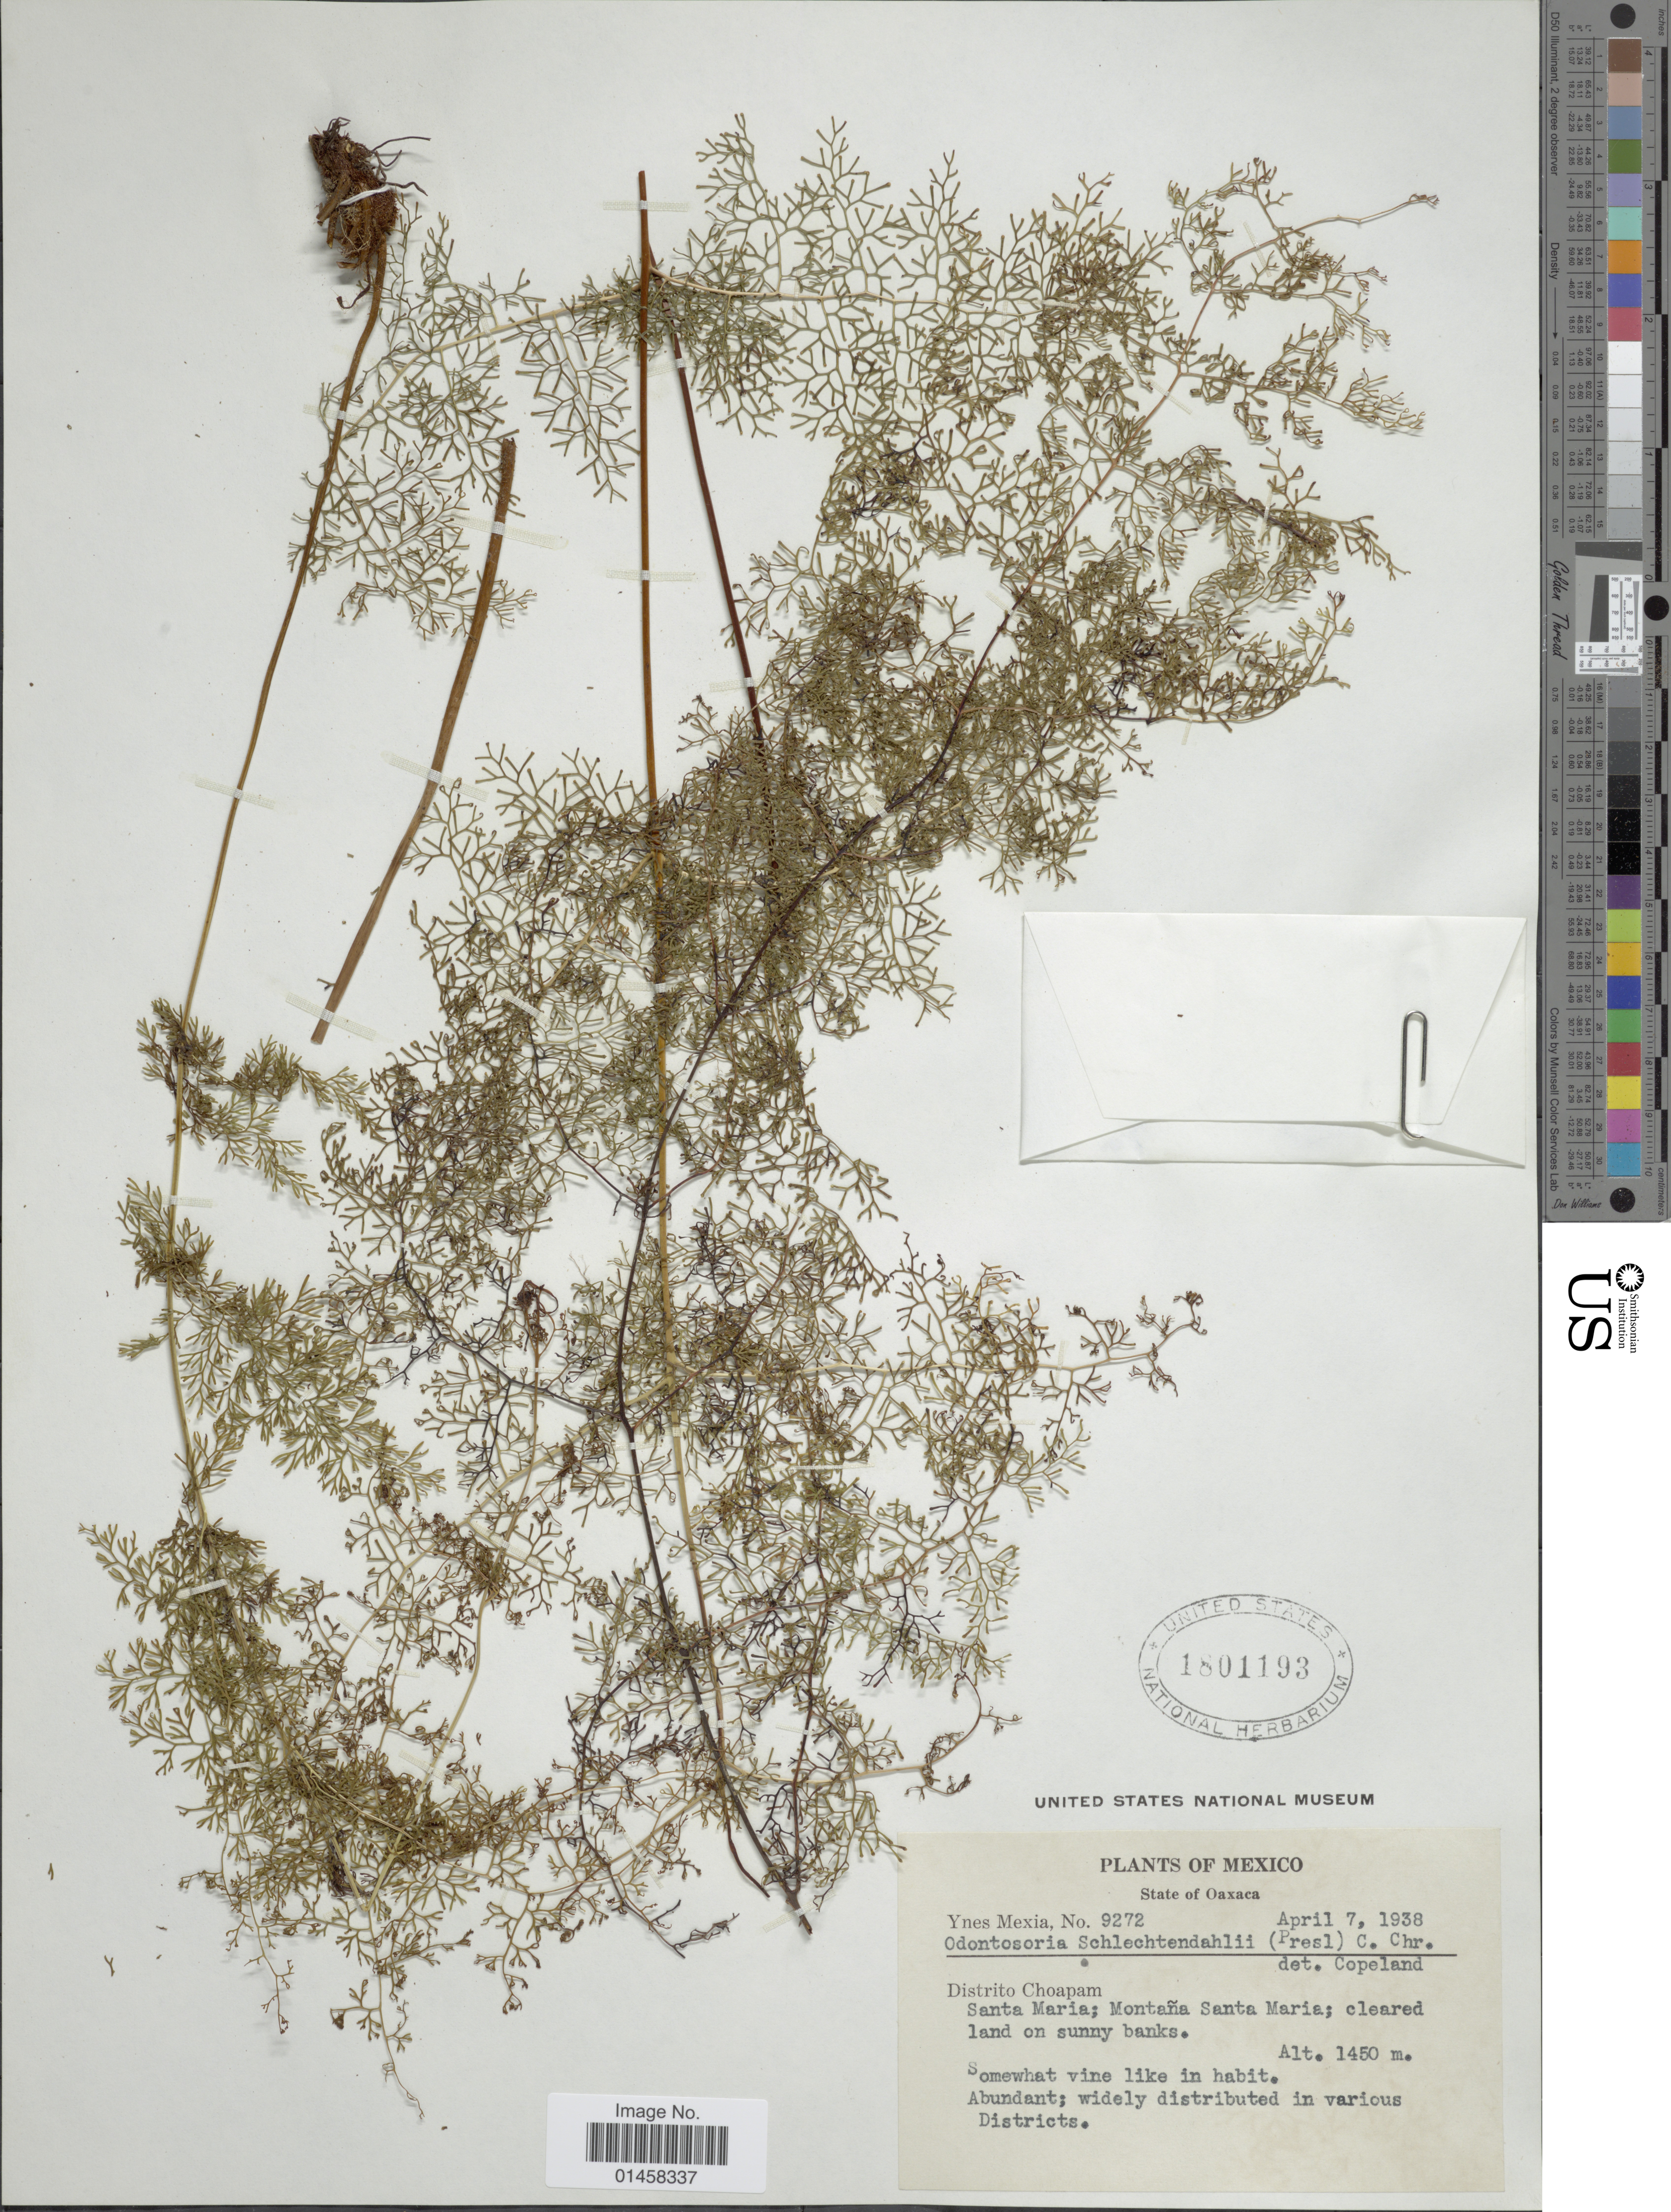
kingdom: Plantae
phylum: Tracheophyta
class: Polypodiopsida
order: Polypodiales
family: Lindsaeaceae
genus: Odontosoria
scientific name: Odontosoria schlechtendalii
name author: (C. Presl) C. Chr.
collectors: Y. Mexia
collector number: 9272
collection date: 1939-04-07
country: Mexico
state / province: Oaxaca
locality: Distrito Choapam, Santa Maria : Montaña Santa Maria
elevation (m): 1450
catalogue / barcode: US 1801193